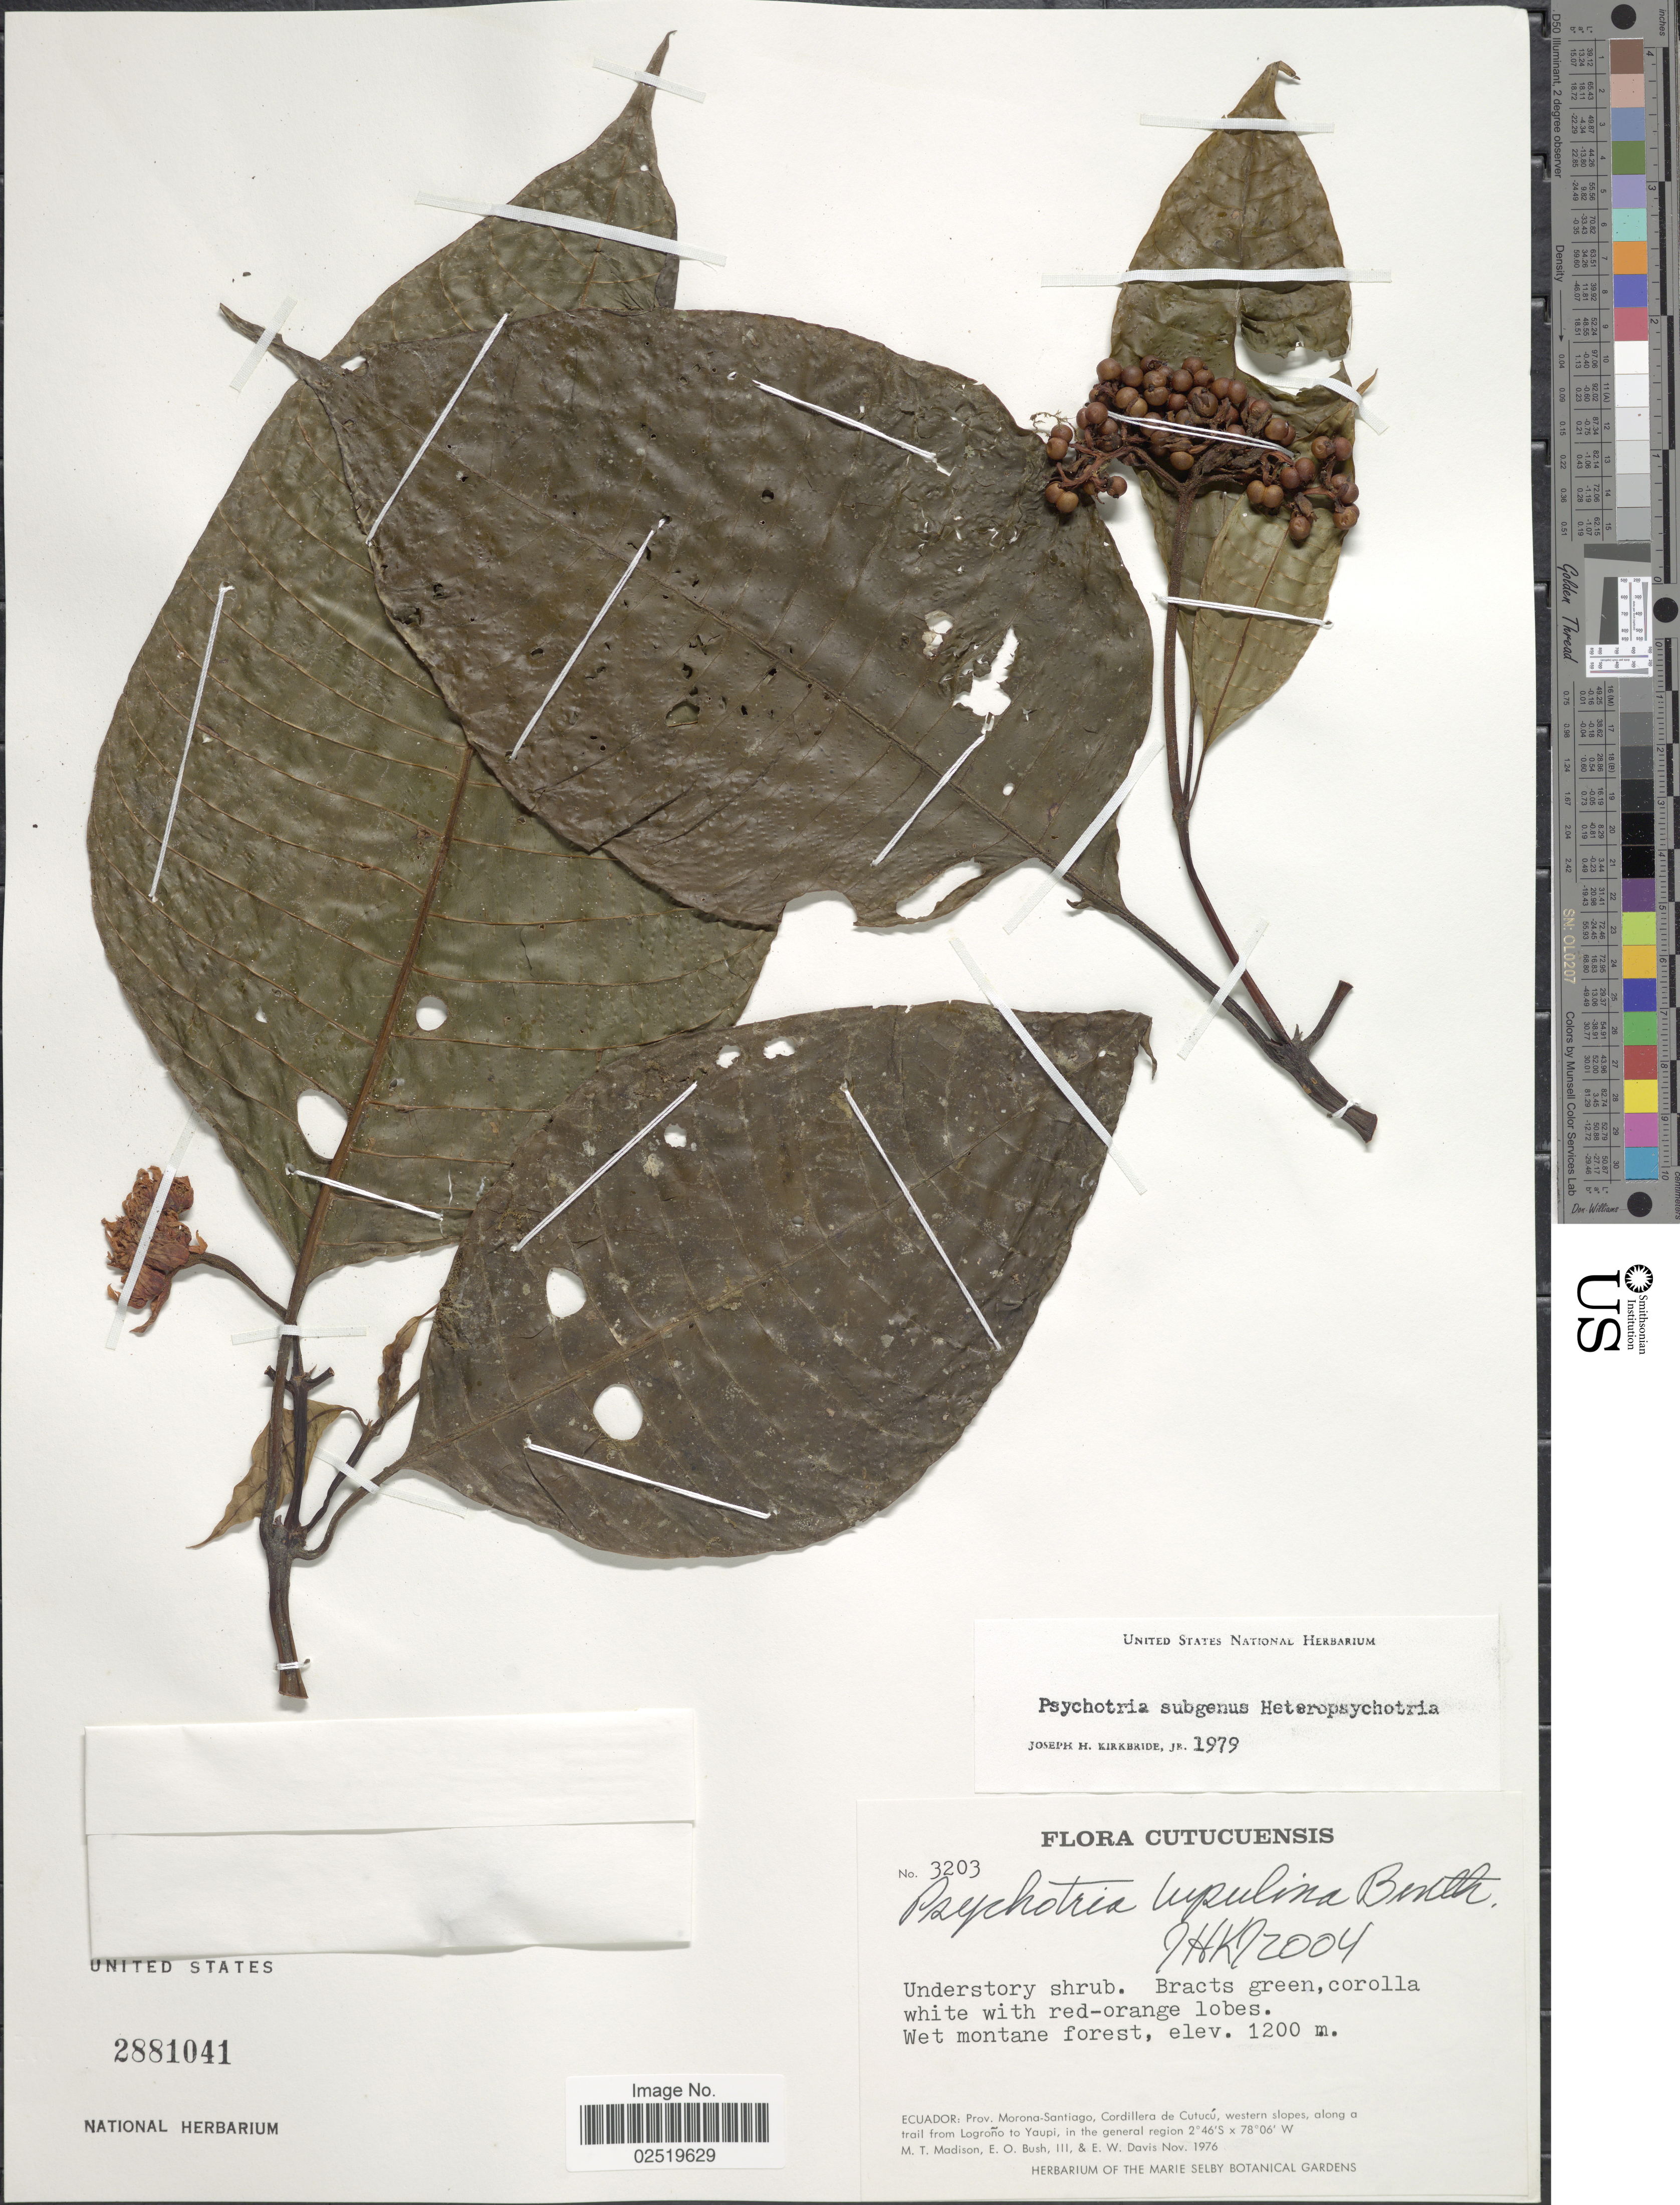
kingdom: Plantae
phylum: Tracheophyta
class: Magnoliopsida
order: Gentianales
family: Rubiaceae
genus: Psychotria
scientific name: Psychotria lupulina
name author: Benth.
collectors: M. T. Madison, E. O. Bush & E. W. Davis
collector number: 3203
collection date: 1976-11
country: Ecuador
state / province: Morona-Santiago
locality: Cutucuensis, Understory scrub, Cordillera de Cutucu, western slopes, along a trail from Logrono to Yaupi, in the general region.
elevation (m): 1200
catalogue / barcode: US 2881041